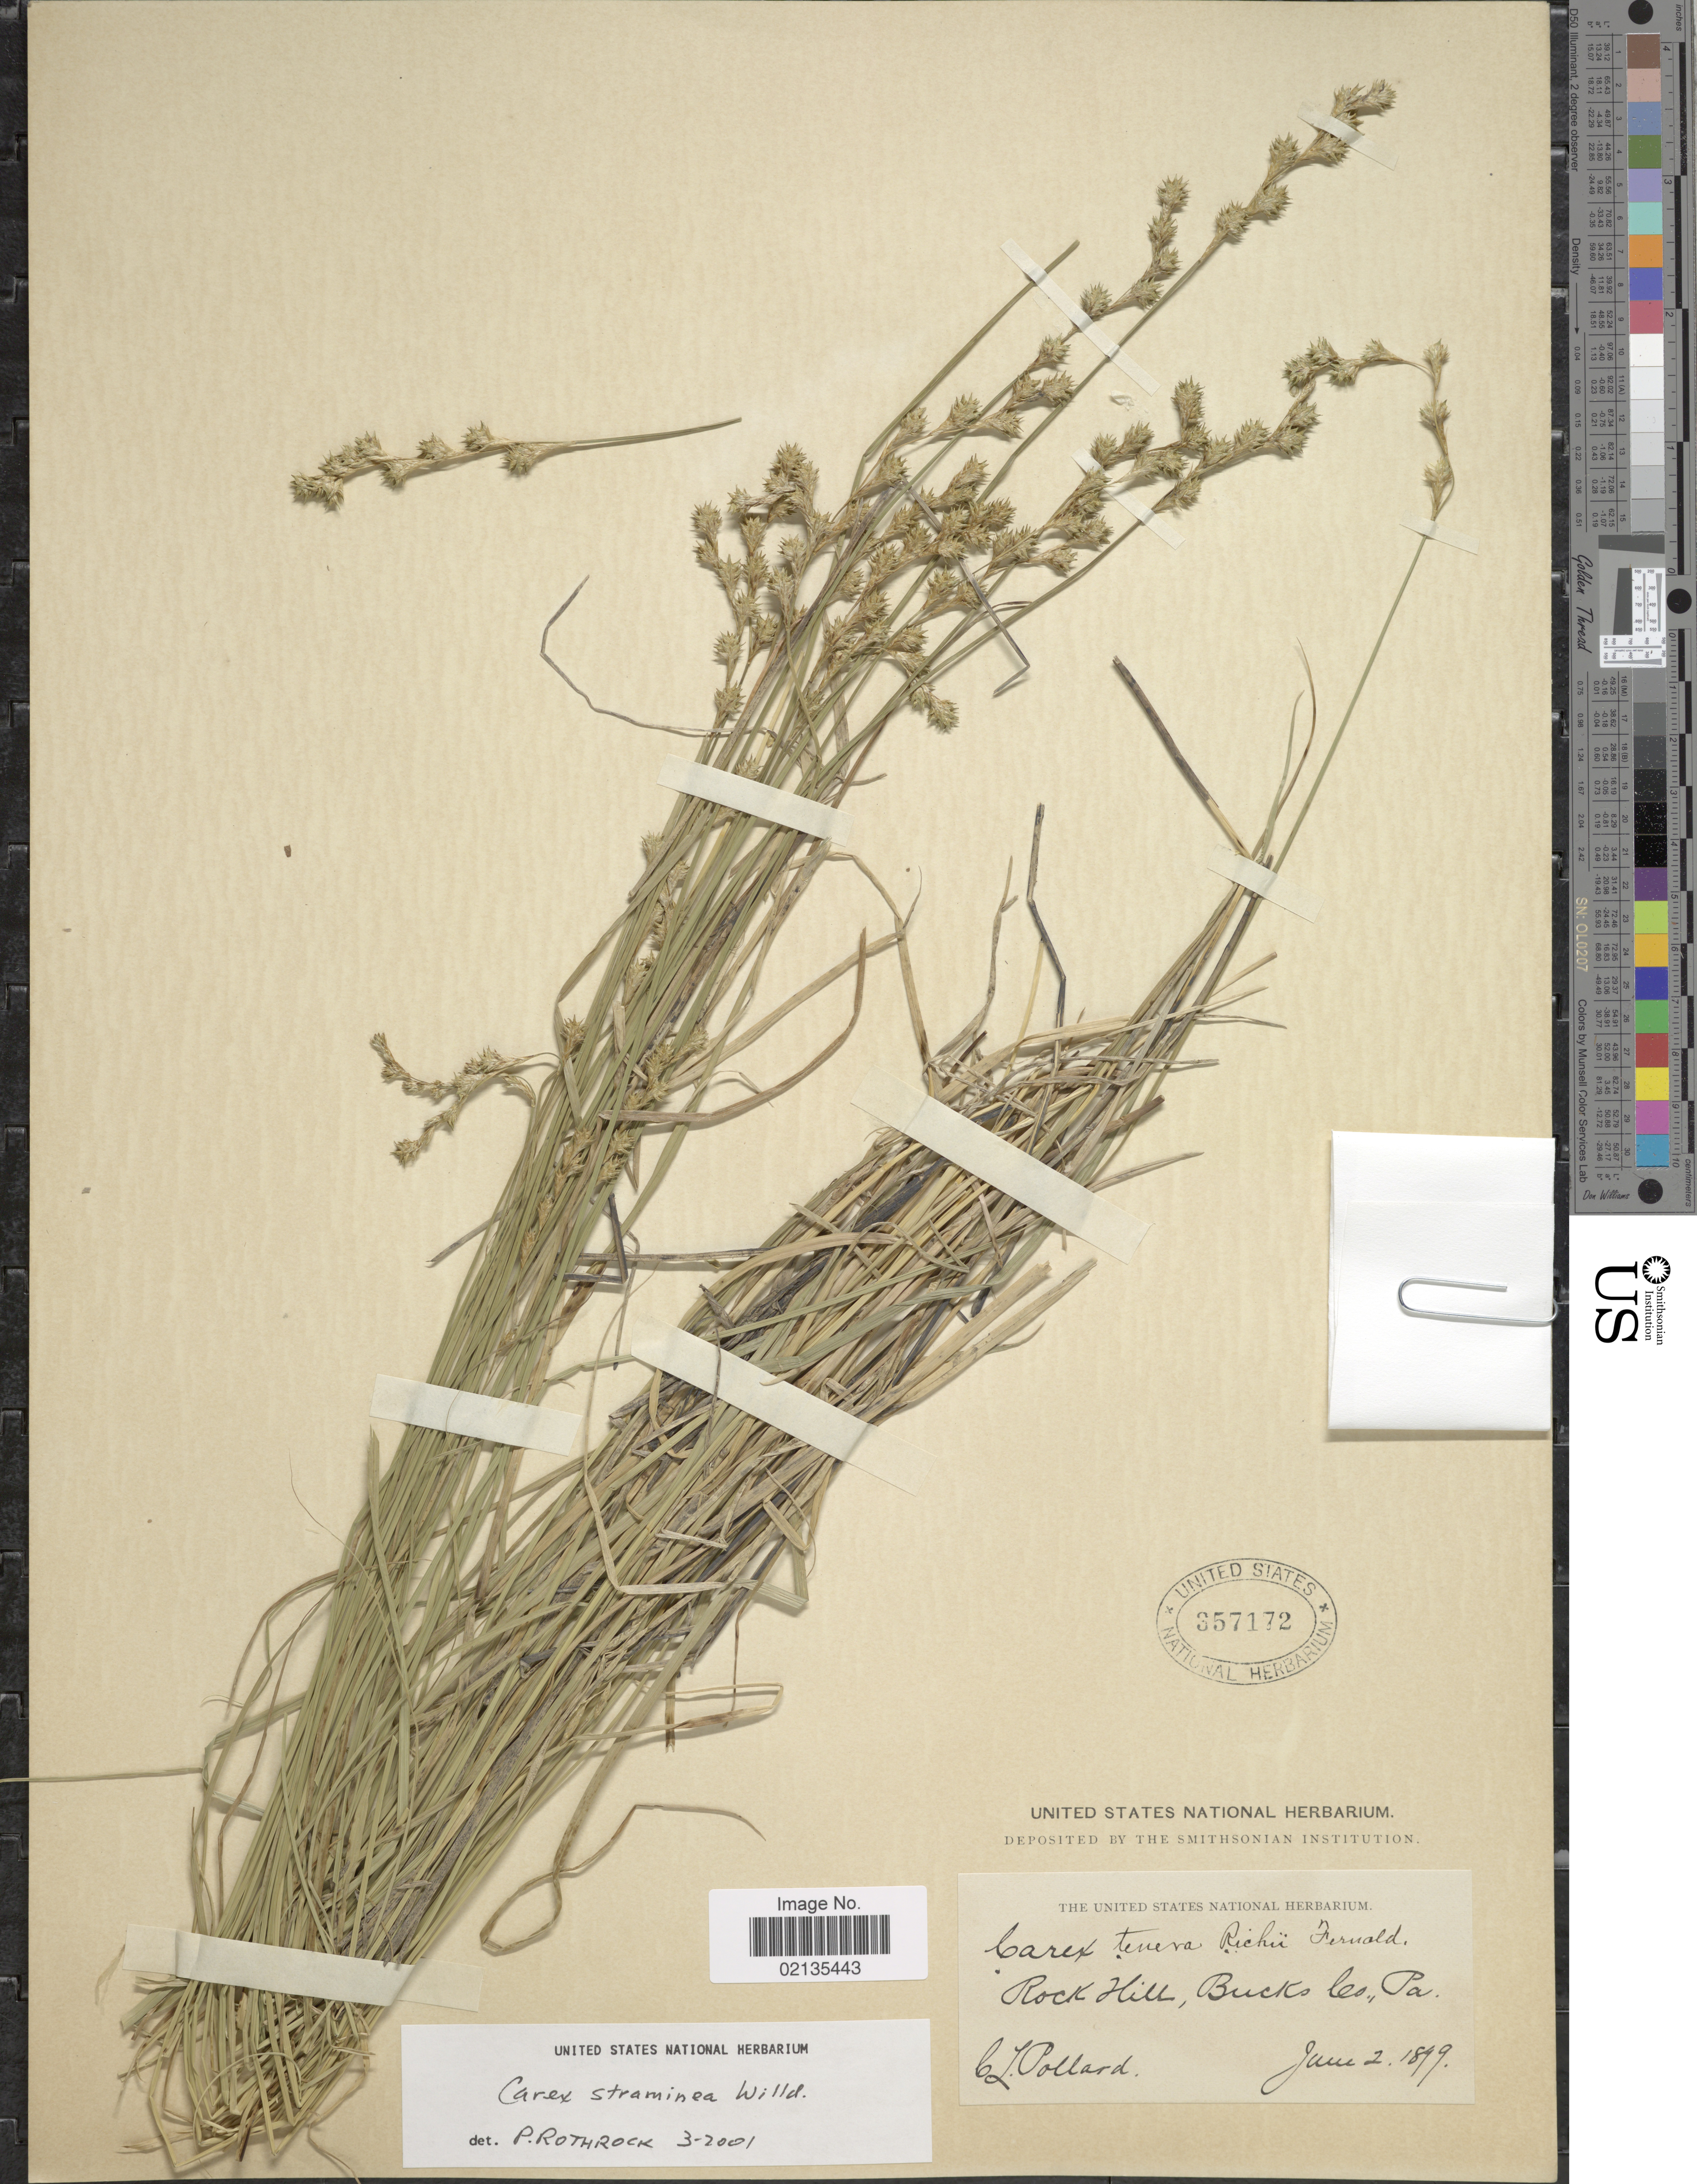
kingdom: Plantae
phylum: Tracheophyta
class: Liliopsida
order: Poales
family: Cyperaceae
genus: Carex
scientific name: Carex straminea Willd ex Schkuhr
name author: Willd. ex Schkuhr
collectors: C. L. Pollard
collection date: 1849-06-02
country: United States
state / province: Pennsylvania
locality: Rock Hill, Bucks Co.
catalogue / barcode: US 357172